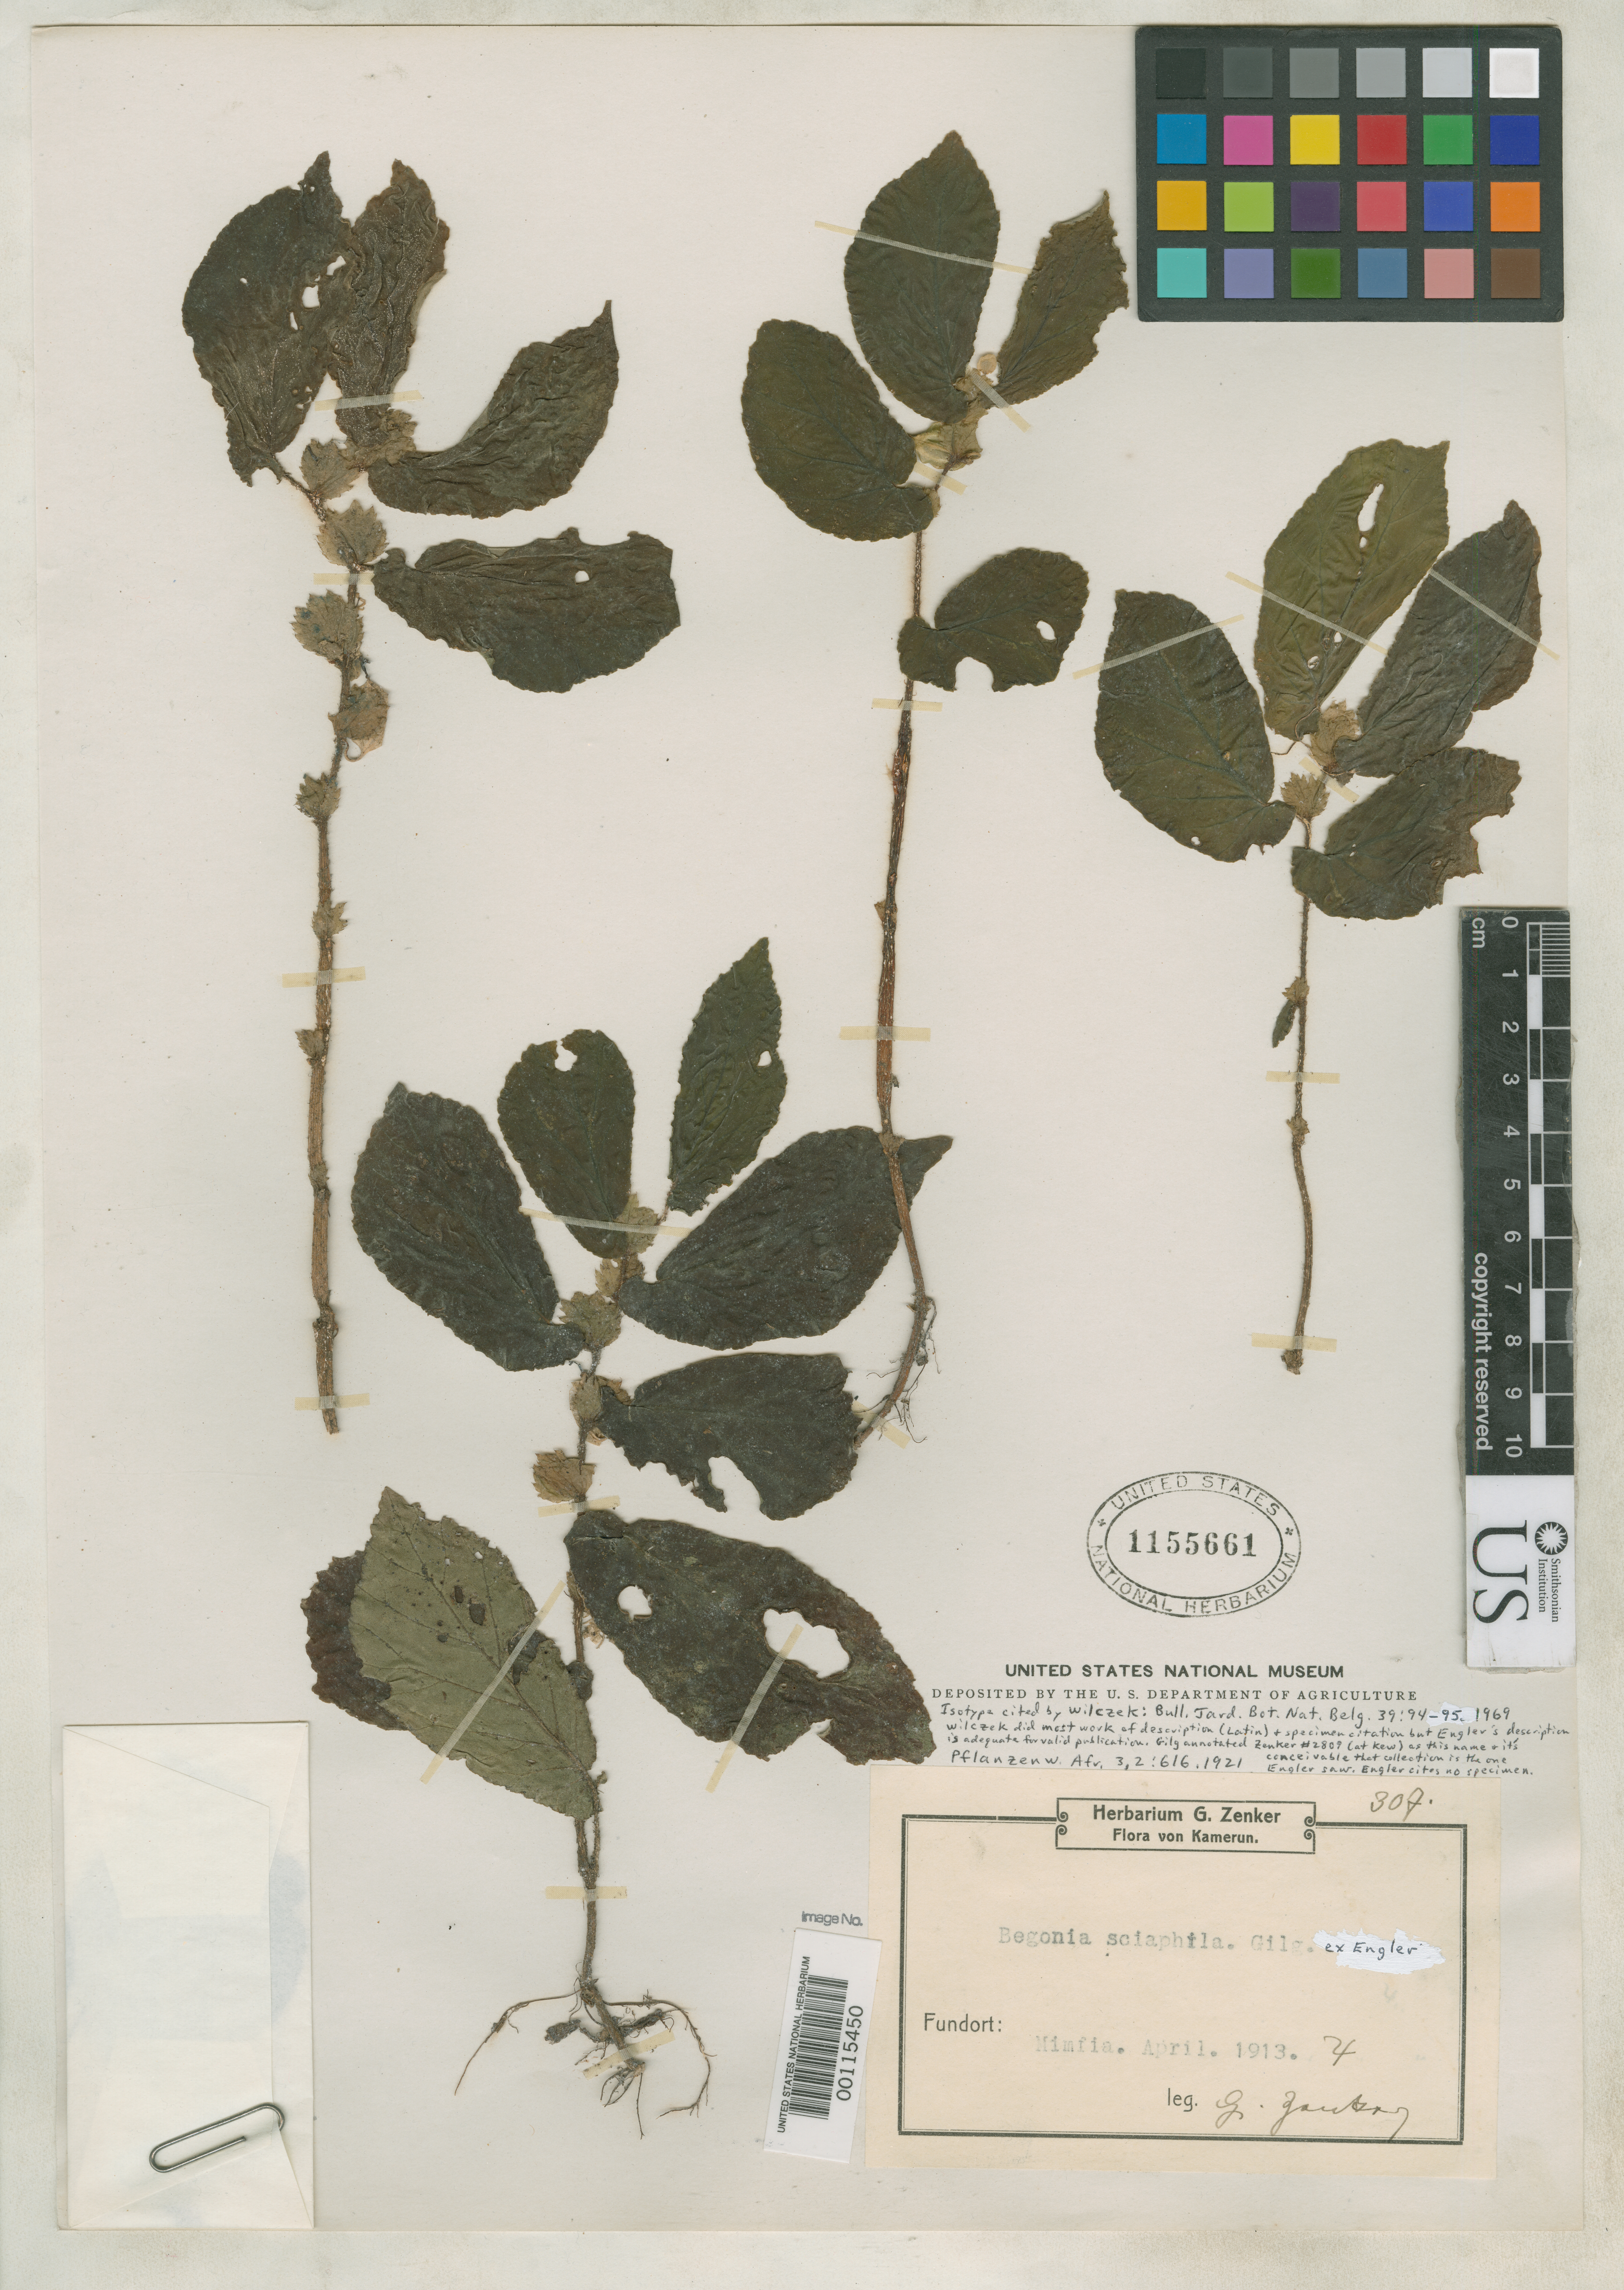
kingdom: Plantae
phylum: Tracheophyta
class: Magnoliopsida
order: Cucurbitales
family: Begoniaceae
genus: Begonia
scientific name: Begonia sciaphila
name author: Gilg ex Engl.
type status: Isotype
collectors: G. A. Zenker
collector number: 307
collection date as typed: Apr 1913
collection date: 1913-04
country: Cameroon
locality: Mimfia.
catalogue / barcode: US 1155661